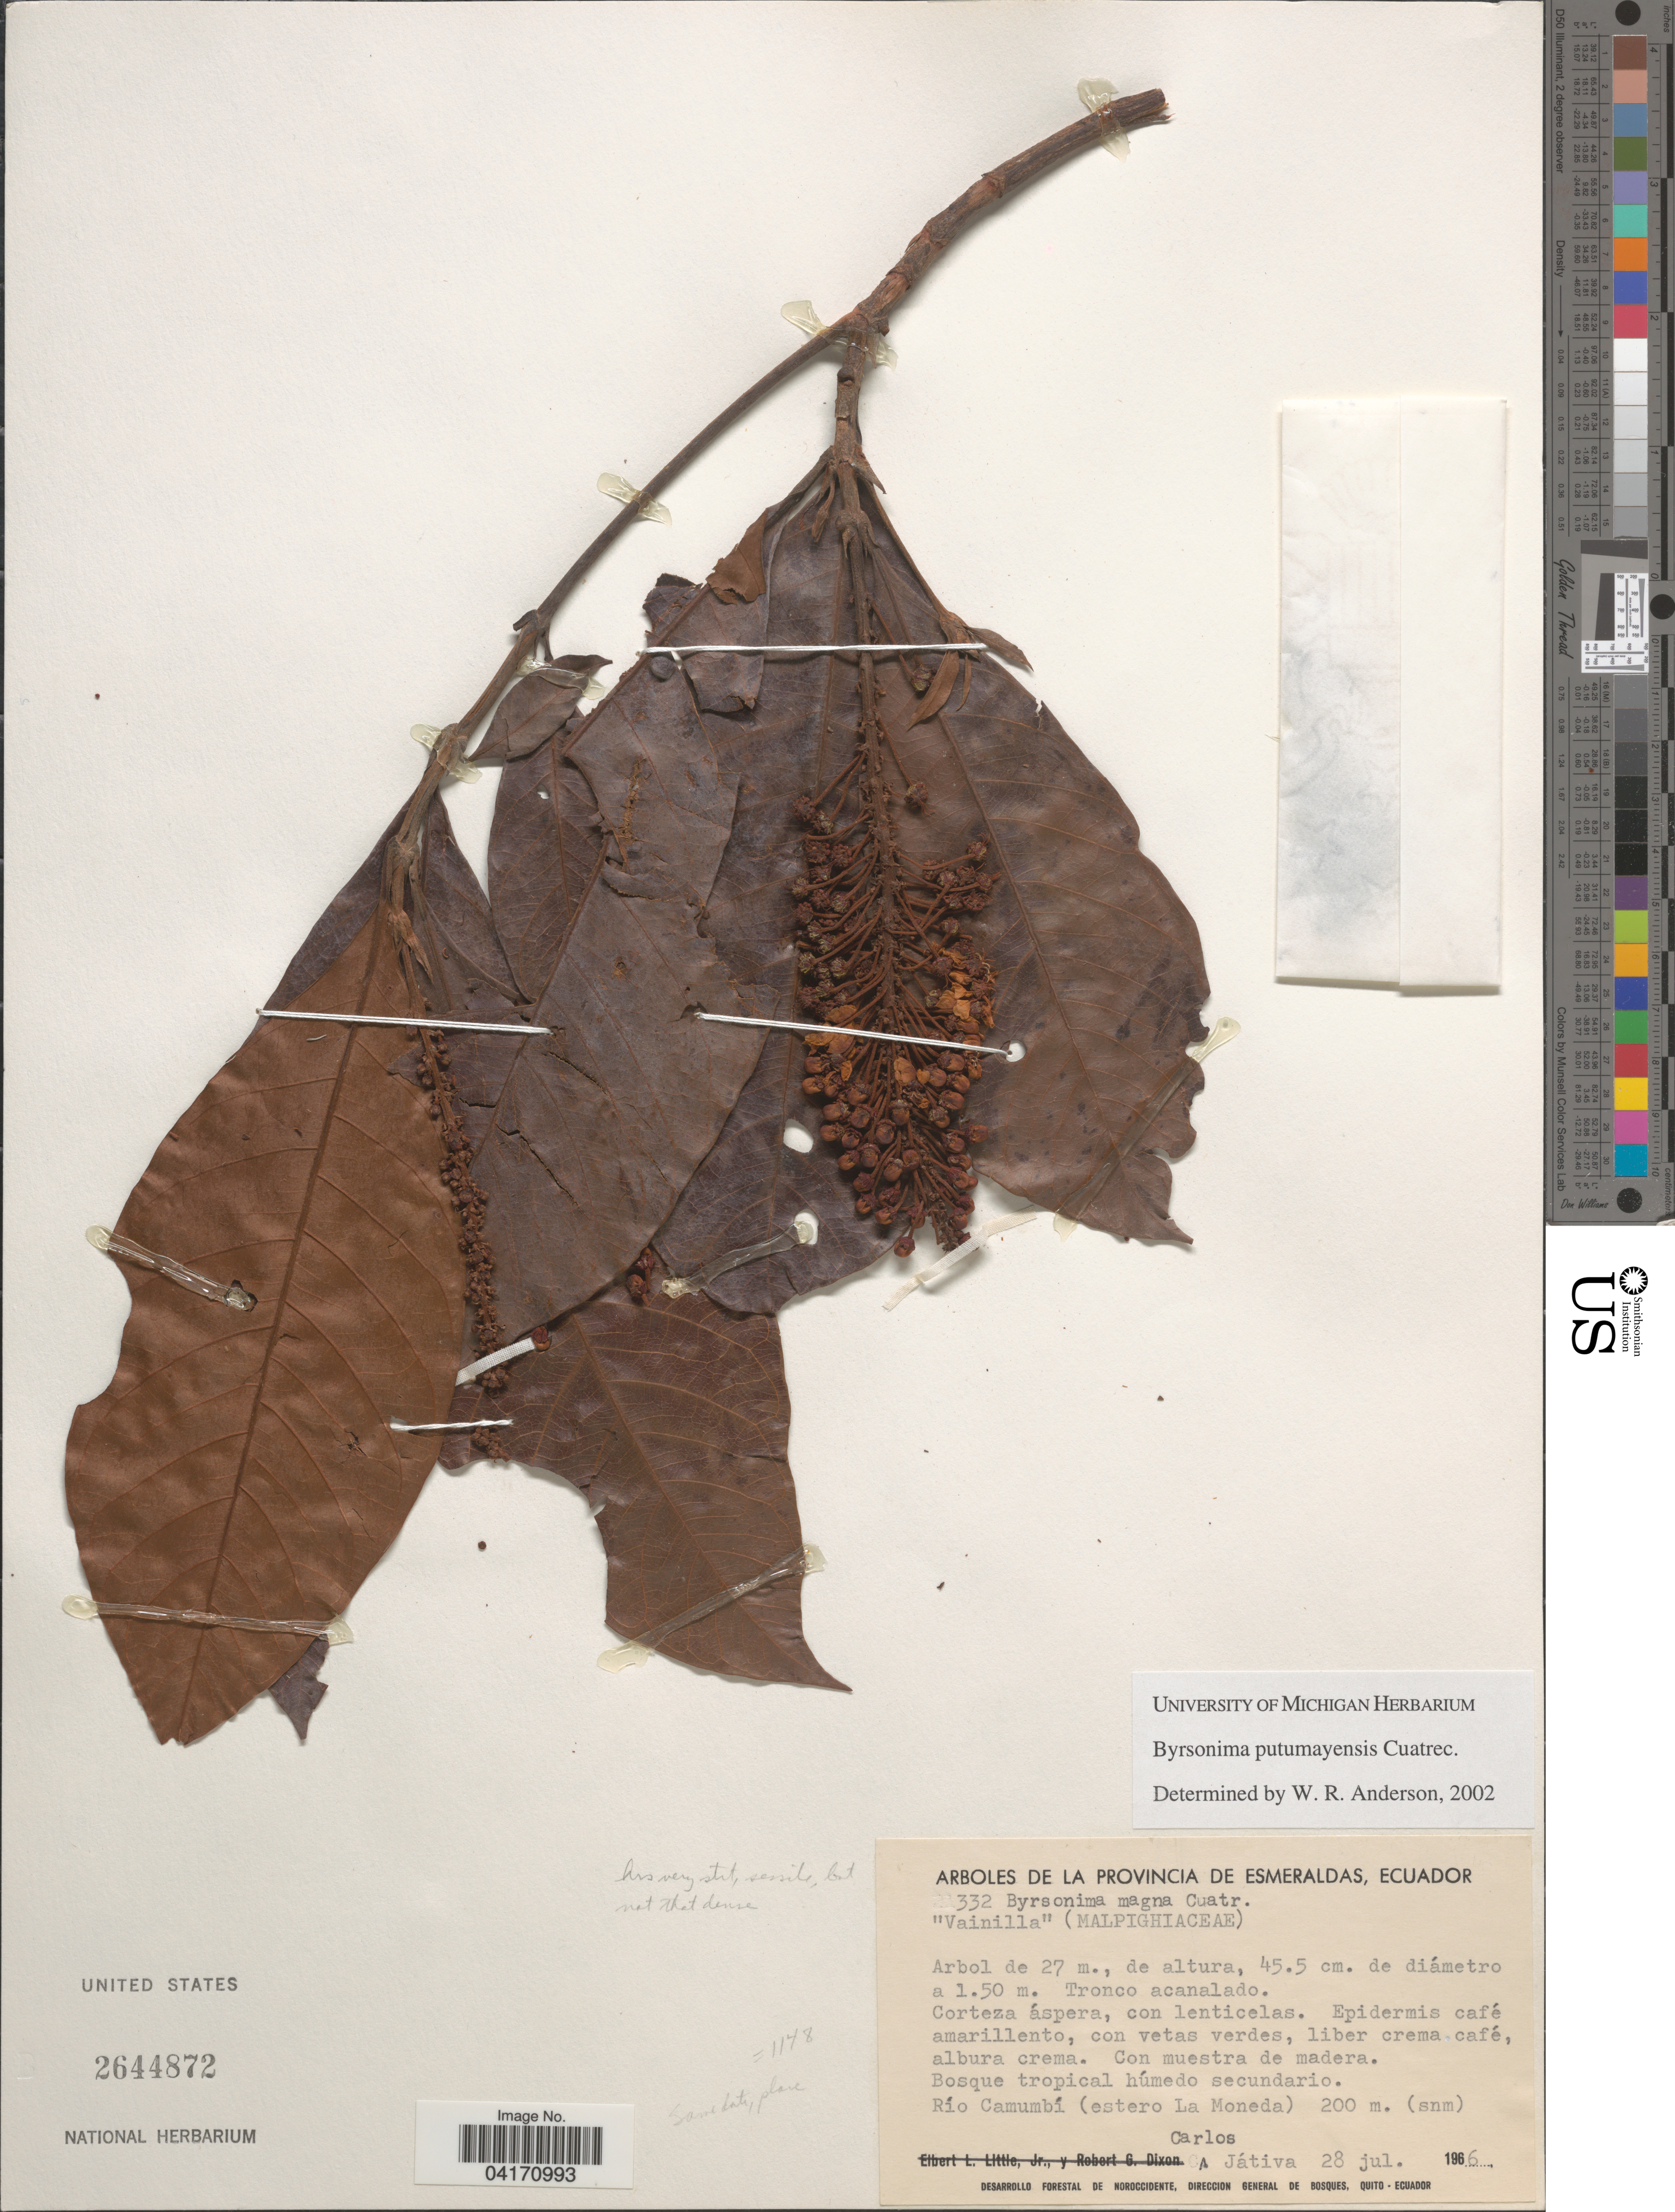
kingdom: Plantae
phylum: Tracheophyta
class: Magnoliopsida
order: Malpighiales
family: Malpighiaceae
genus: Byrsonima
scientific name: Byrsonima putumayensis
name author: Cuatrec.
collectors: -- Carlos & -. Jativa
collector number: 332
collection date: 1986-07-28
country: Ecuador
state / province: Esmeraldas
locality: Río Camumbí (estero La Moneda).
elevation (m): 200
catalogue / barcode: US 2644872